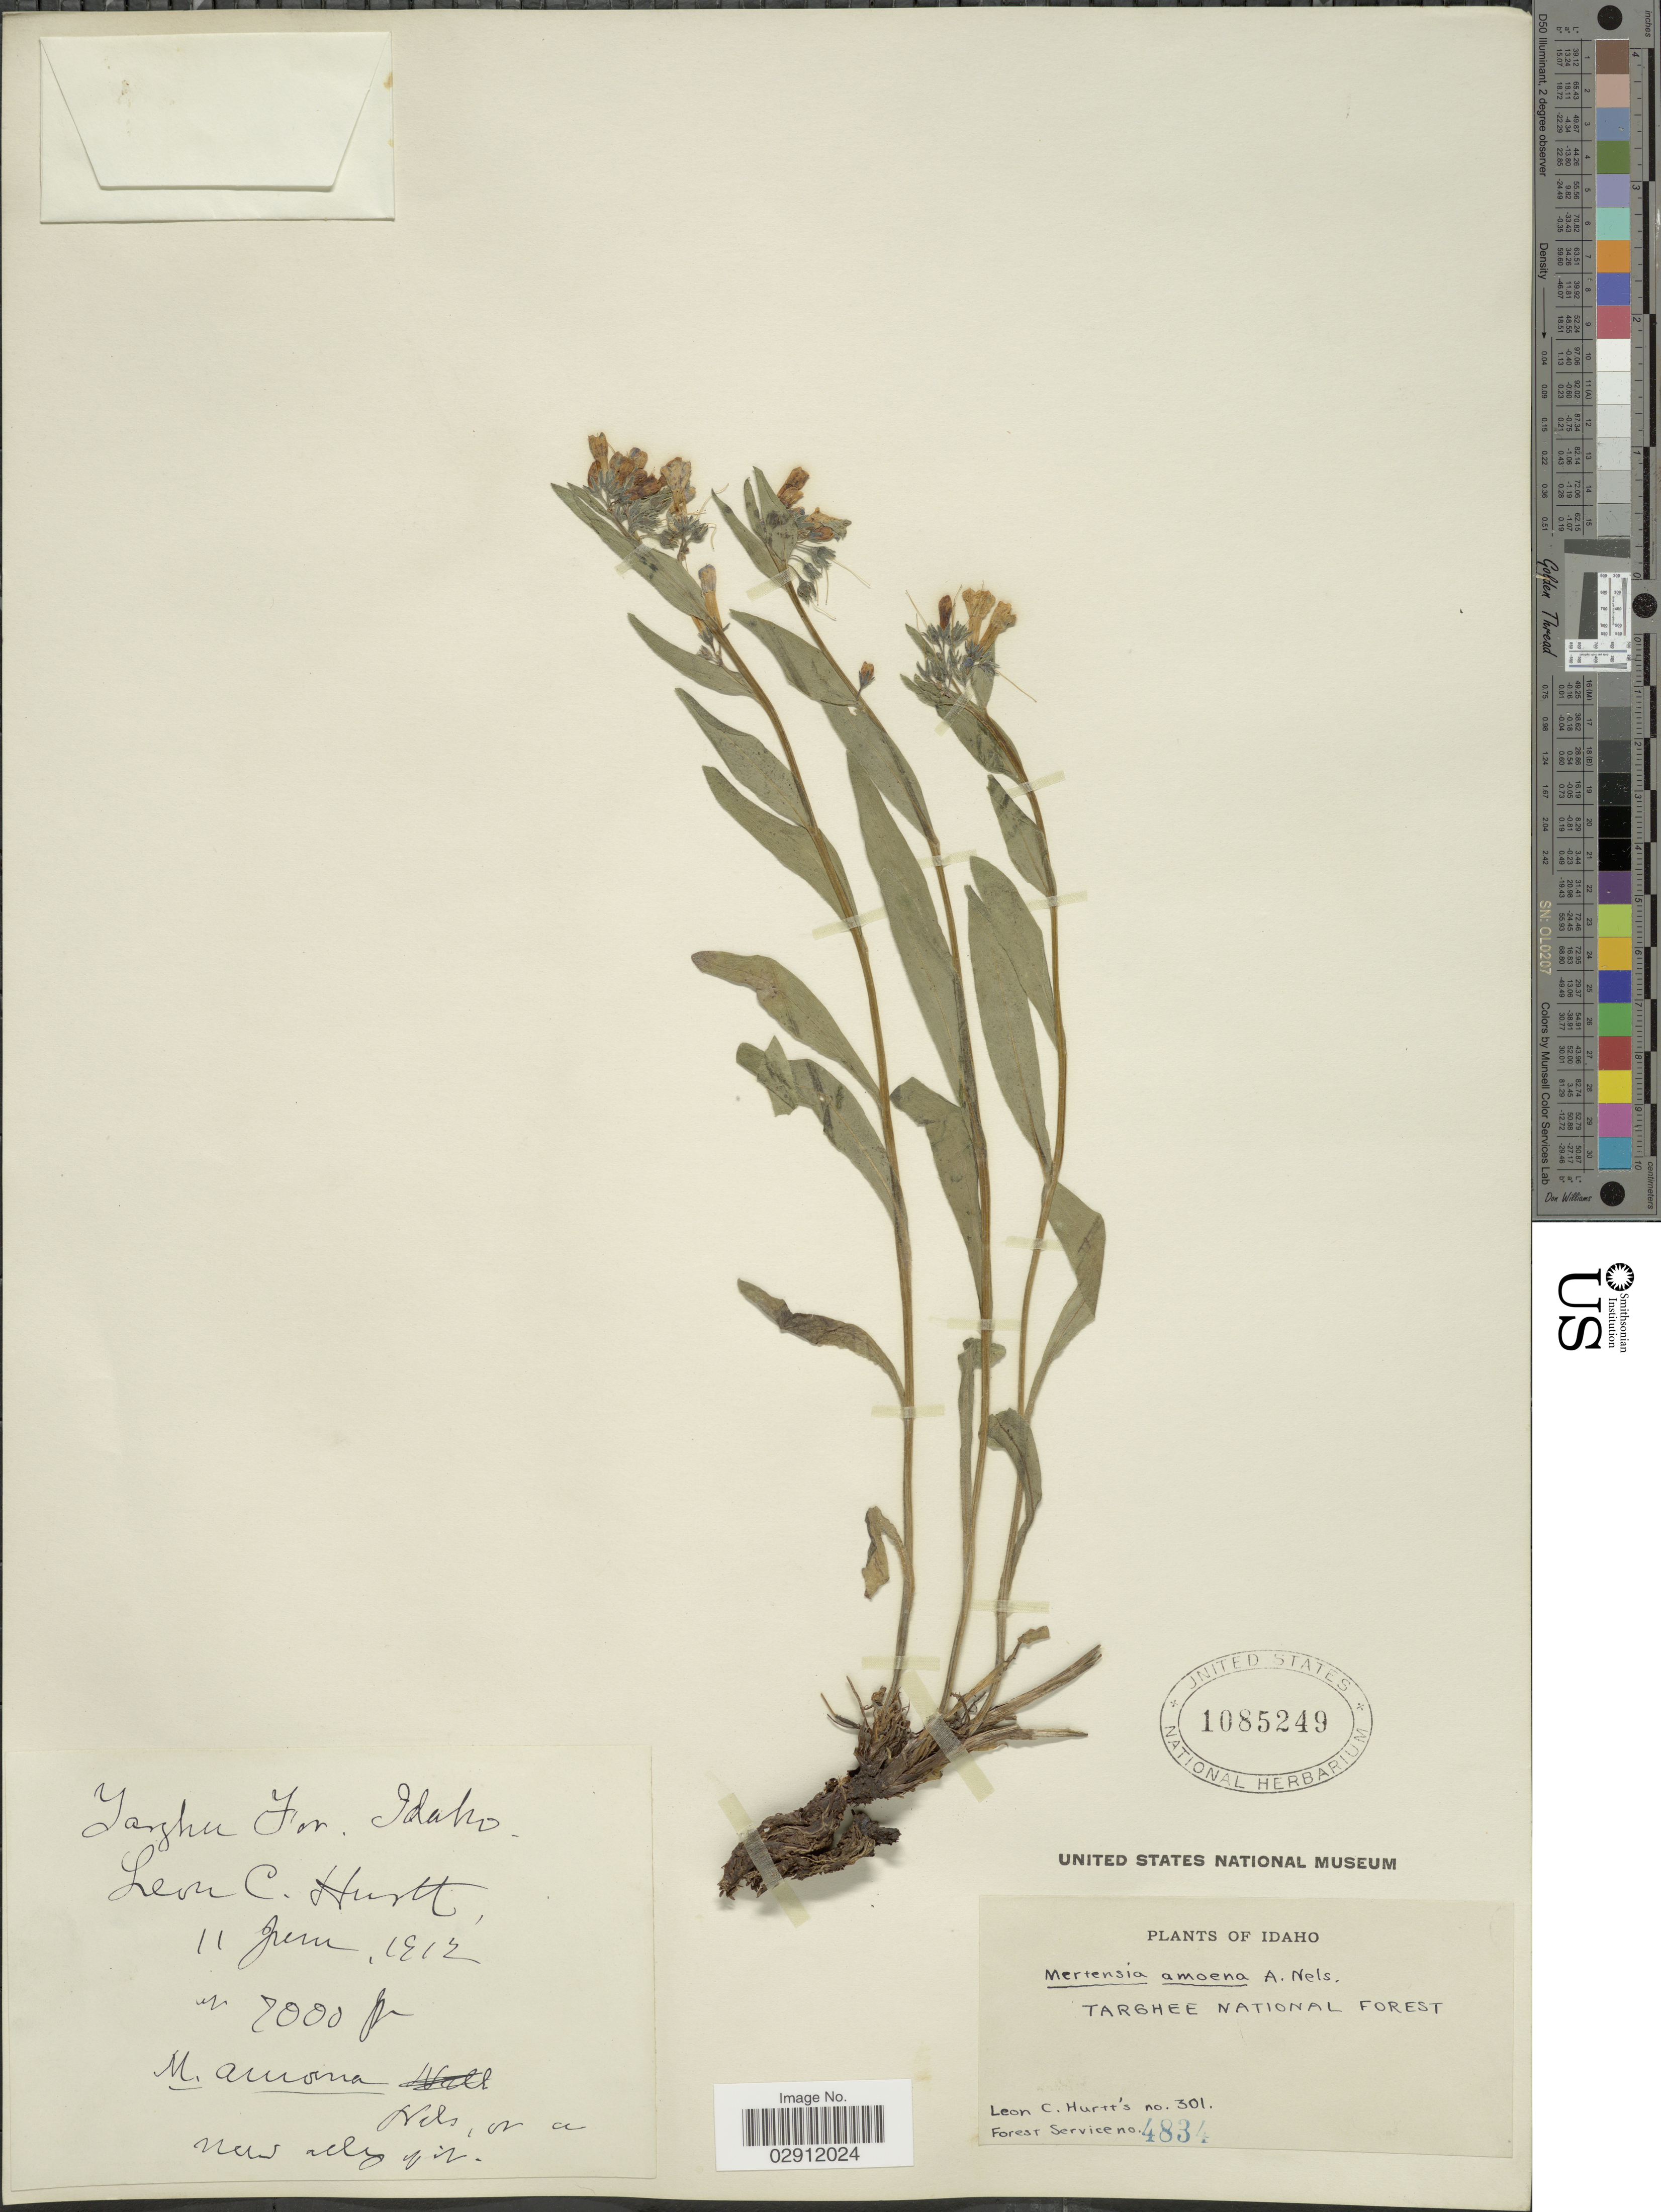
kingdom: Plantae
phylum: Tracheophyta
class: Magnoliopsida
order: Boraginales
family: Boraginaceae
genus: Mertensia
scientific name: Mertensia alpina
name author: (Torr.) G. Don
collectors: L. Hurtt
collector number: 301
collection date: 1912-06-11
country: United States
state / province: Idaho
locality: Targhee National Forest.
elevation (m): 2134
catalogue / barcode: US 1085249